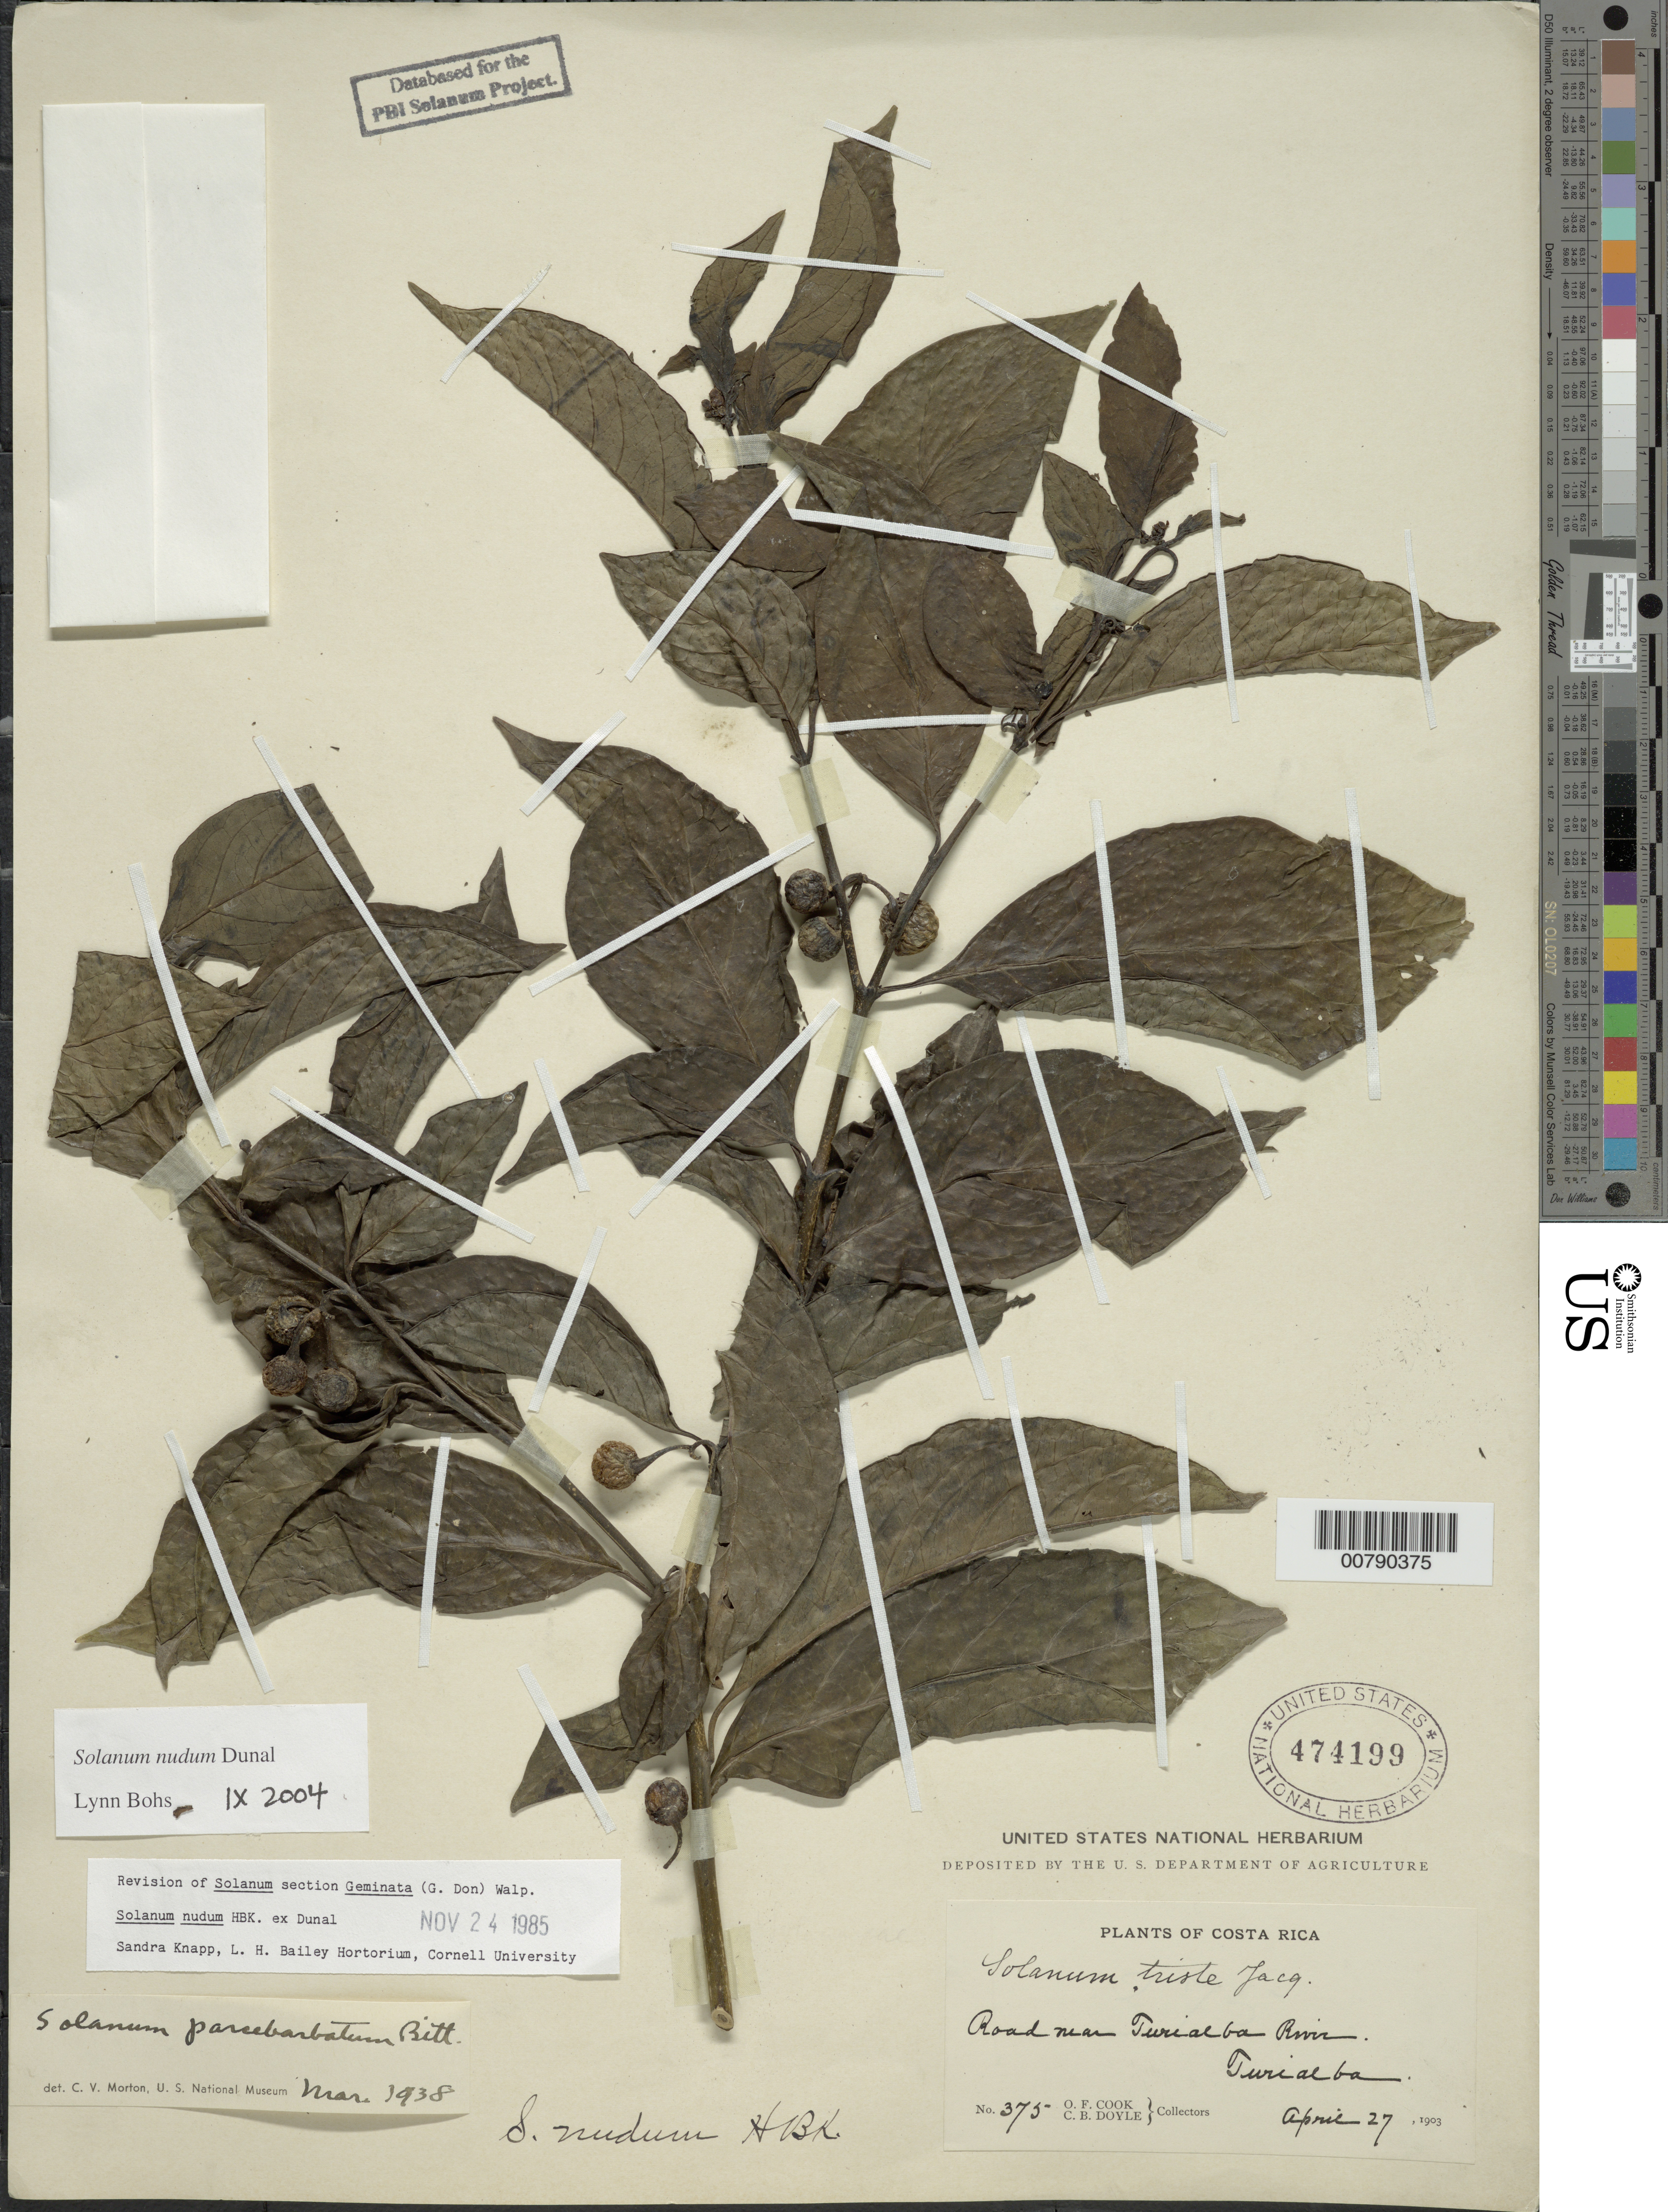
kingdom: Plantae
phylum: Tracheophyta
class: Magnoliopsida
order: Solanales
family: Solanaceae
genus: Solanum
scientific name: Solanum nudum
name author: Dunal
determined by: Bohs, L. A.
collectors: O. F. Cook & C. Doyle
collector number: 375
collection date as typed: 27 Apr 1903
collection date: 1903-04-27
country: Costa Rica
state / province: Cartago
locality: Road near Turrialba River, Turrialba.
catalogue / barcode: US 474199